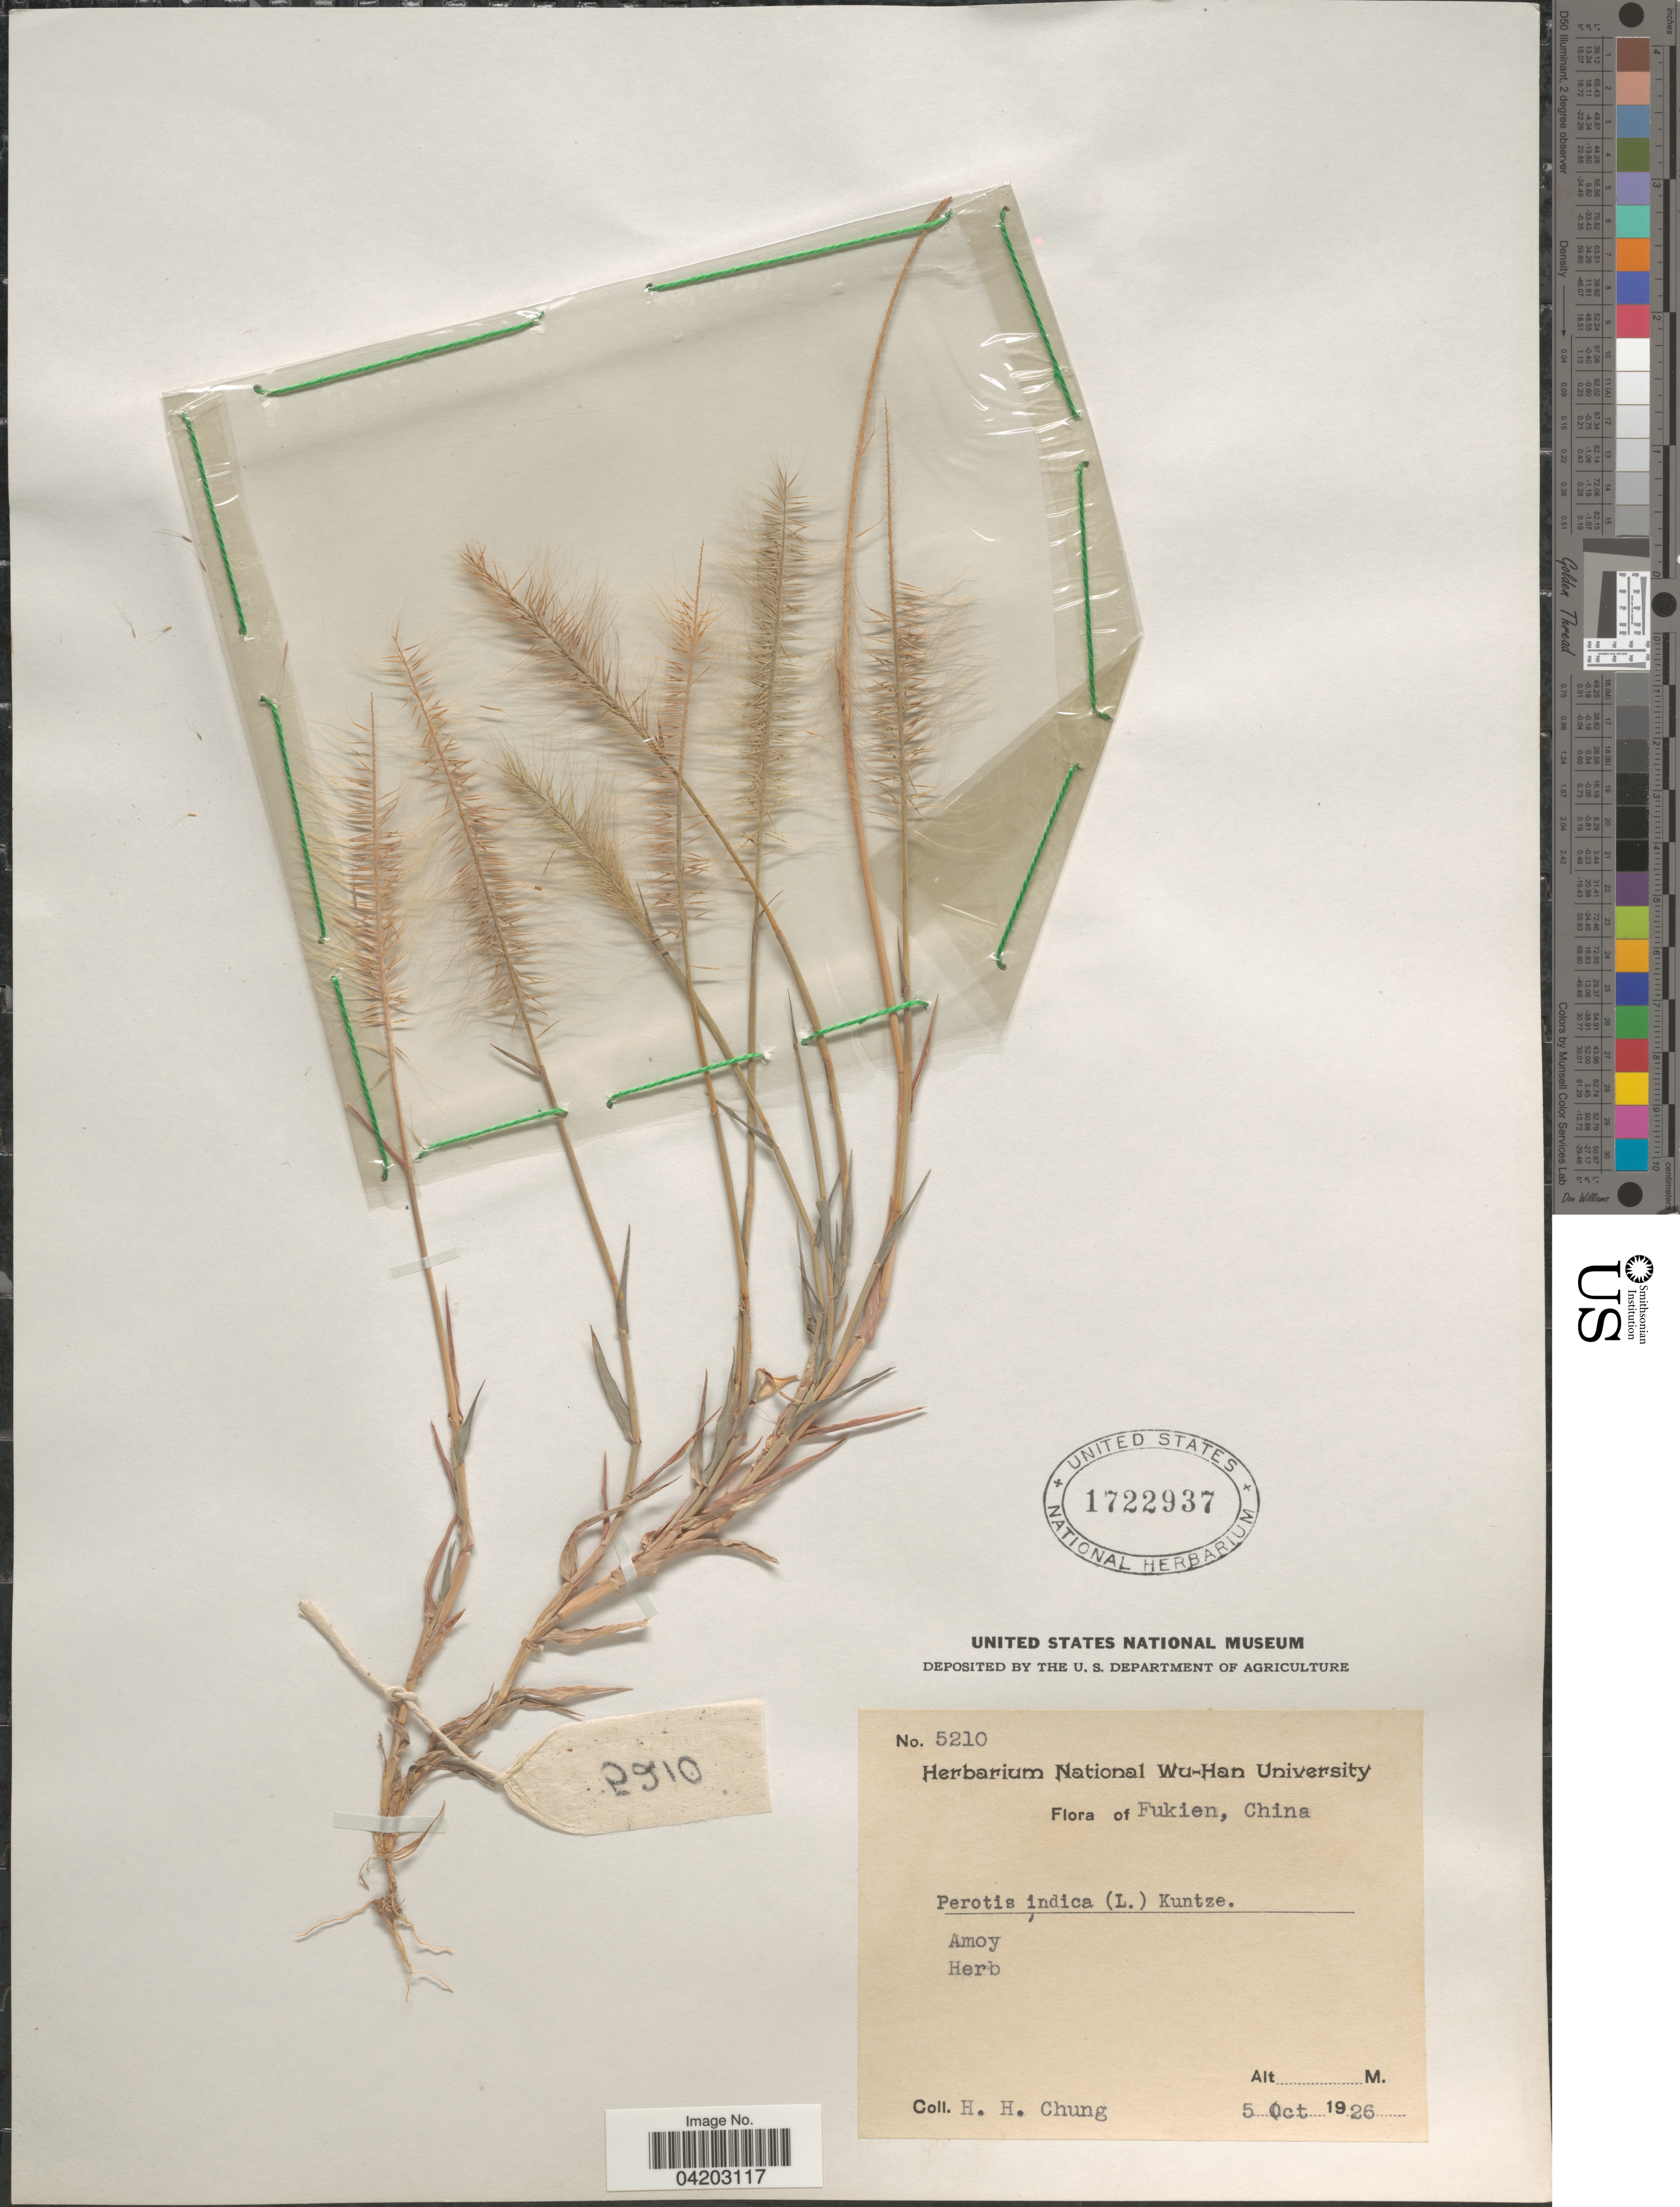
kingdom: Plantae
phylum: Tracheophyta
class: Liliopsida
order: Poales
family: Poaceae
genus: Perotis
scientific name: Perotis indica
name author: (L.) Kuntze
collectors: H. Chung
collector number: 5210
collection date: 1926-10-05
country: China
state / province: Fujian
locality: Fukien. Amoy.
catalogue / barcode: US 1722937